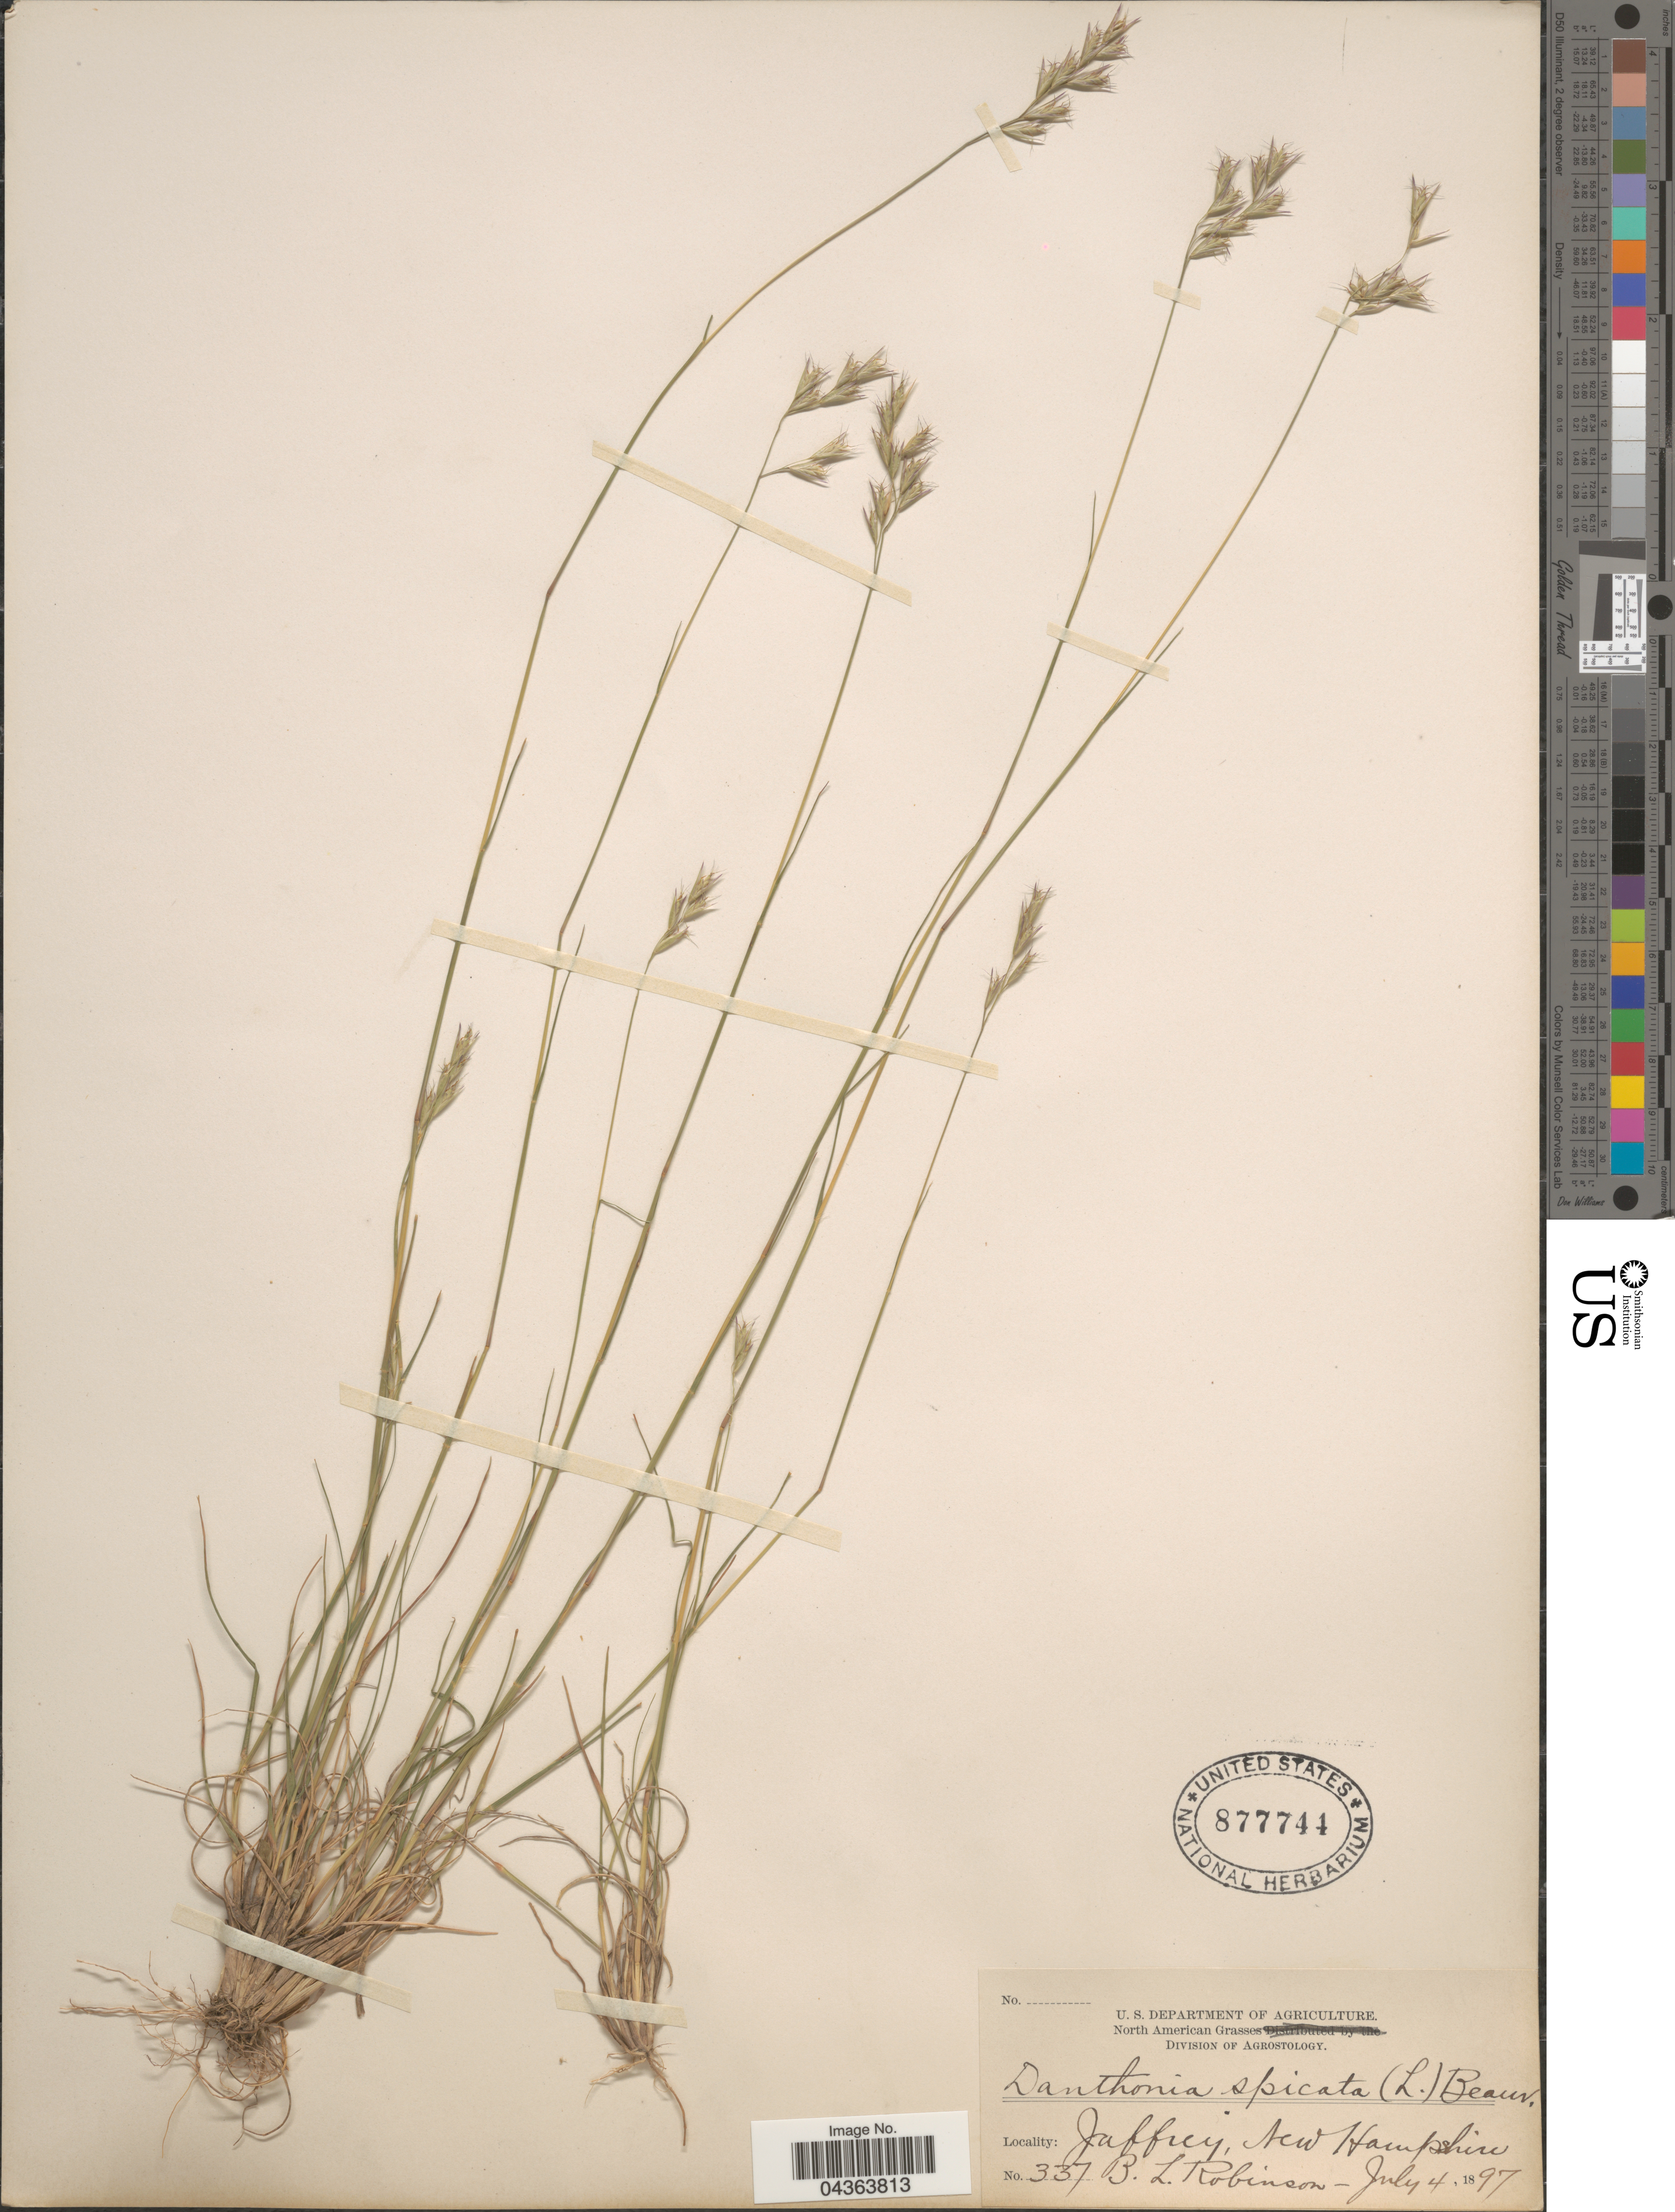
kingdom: Plantae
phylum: Tracheophyta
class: Liliopsida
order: Poales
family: Poaceae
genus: Danthonia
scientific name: Danthonia spicata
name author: (L.) P. Beauv. ex Roem. & Schult.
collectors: B. L. Robinson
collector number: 337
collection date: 1897-07-04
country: United States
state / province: New Hampshire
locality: Jaffrey.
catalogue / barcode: US 877744